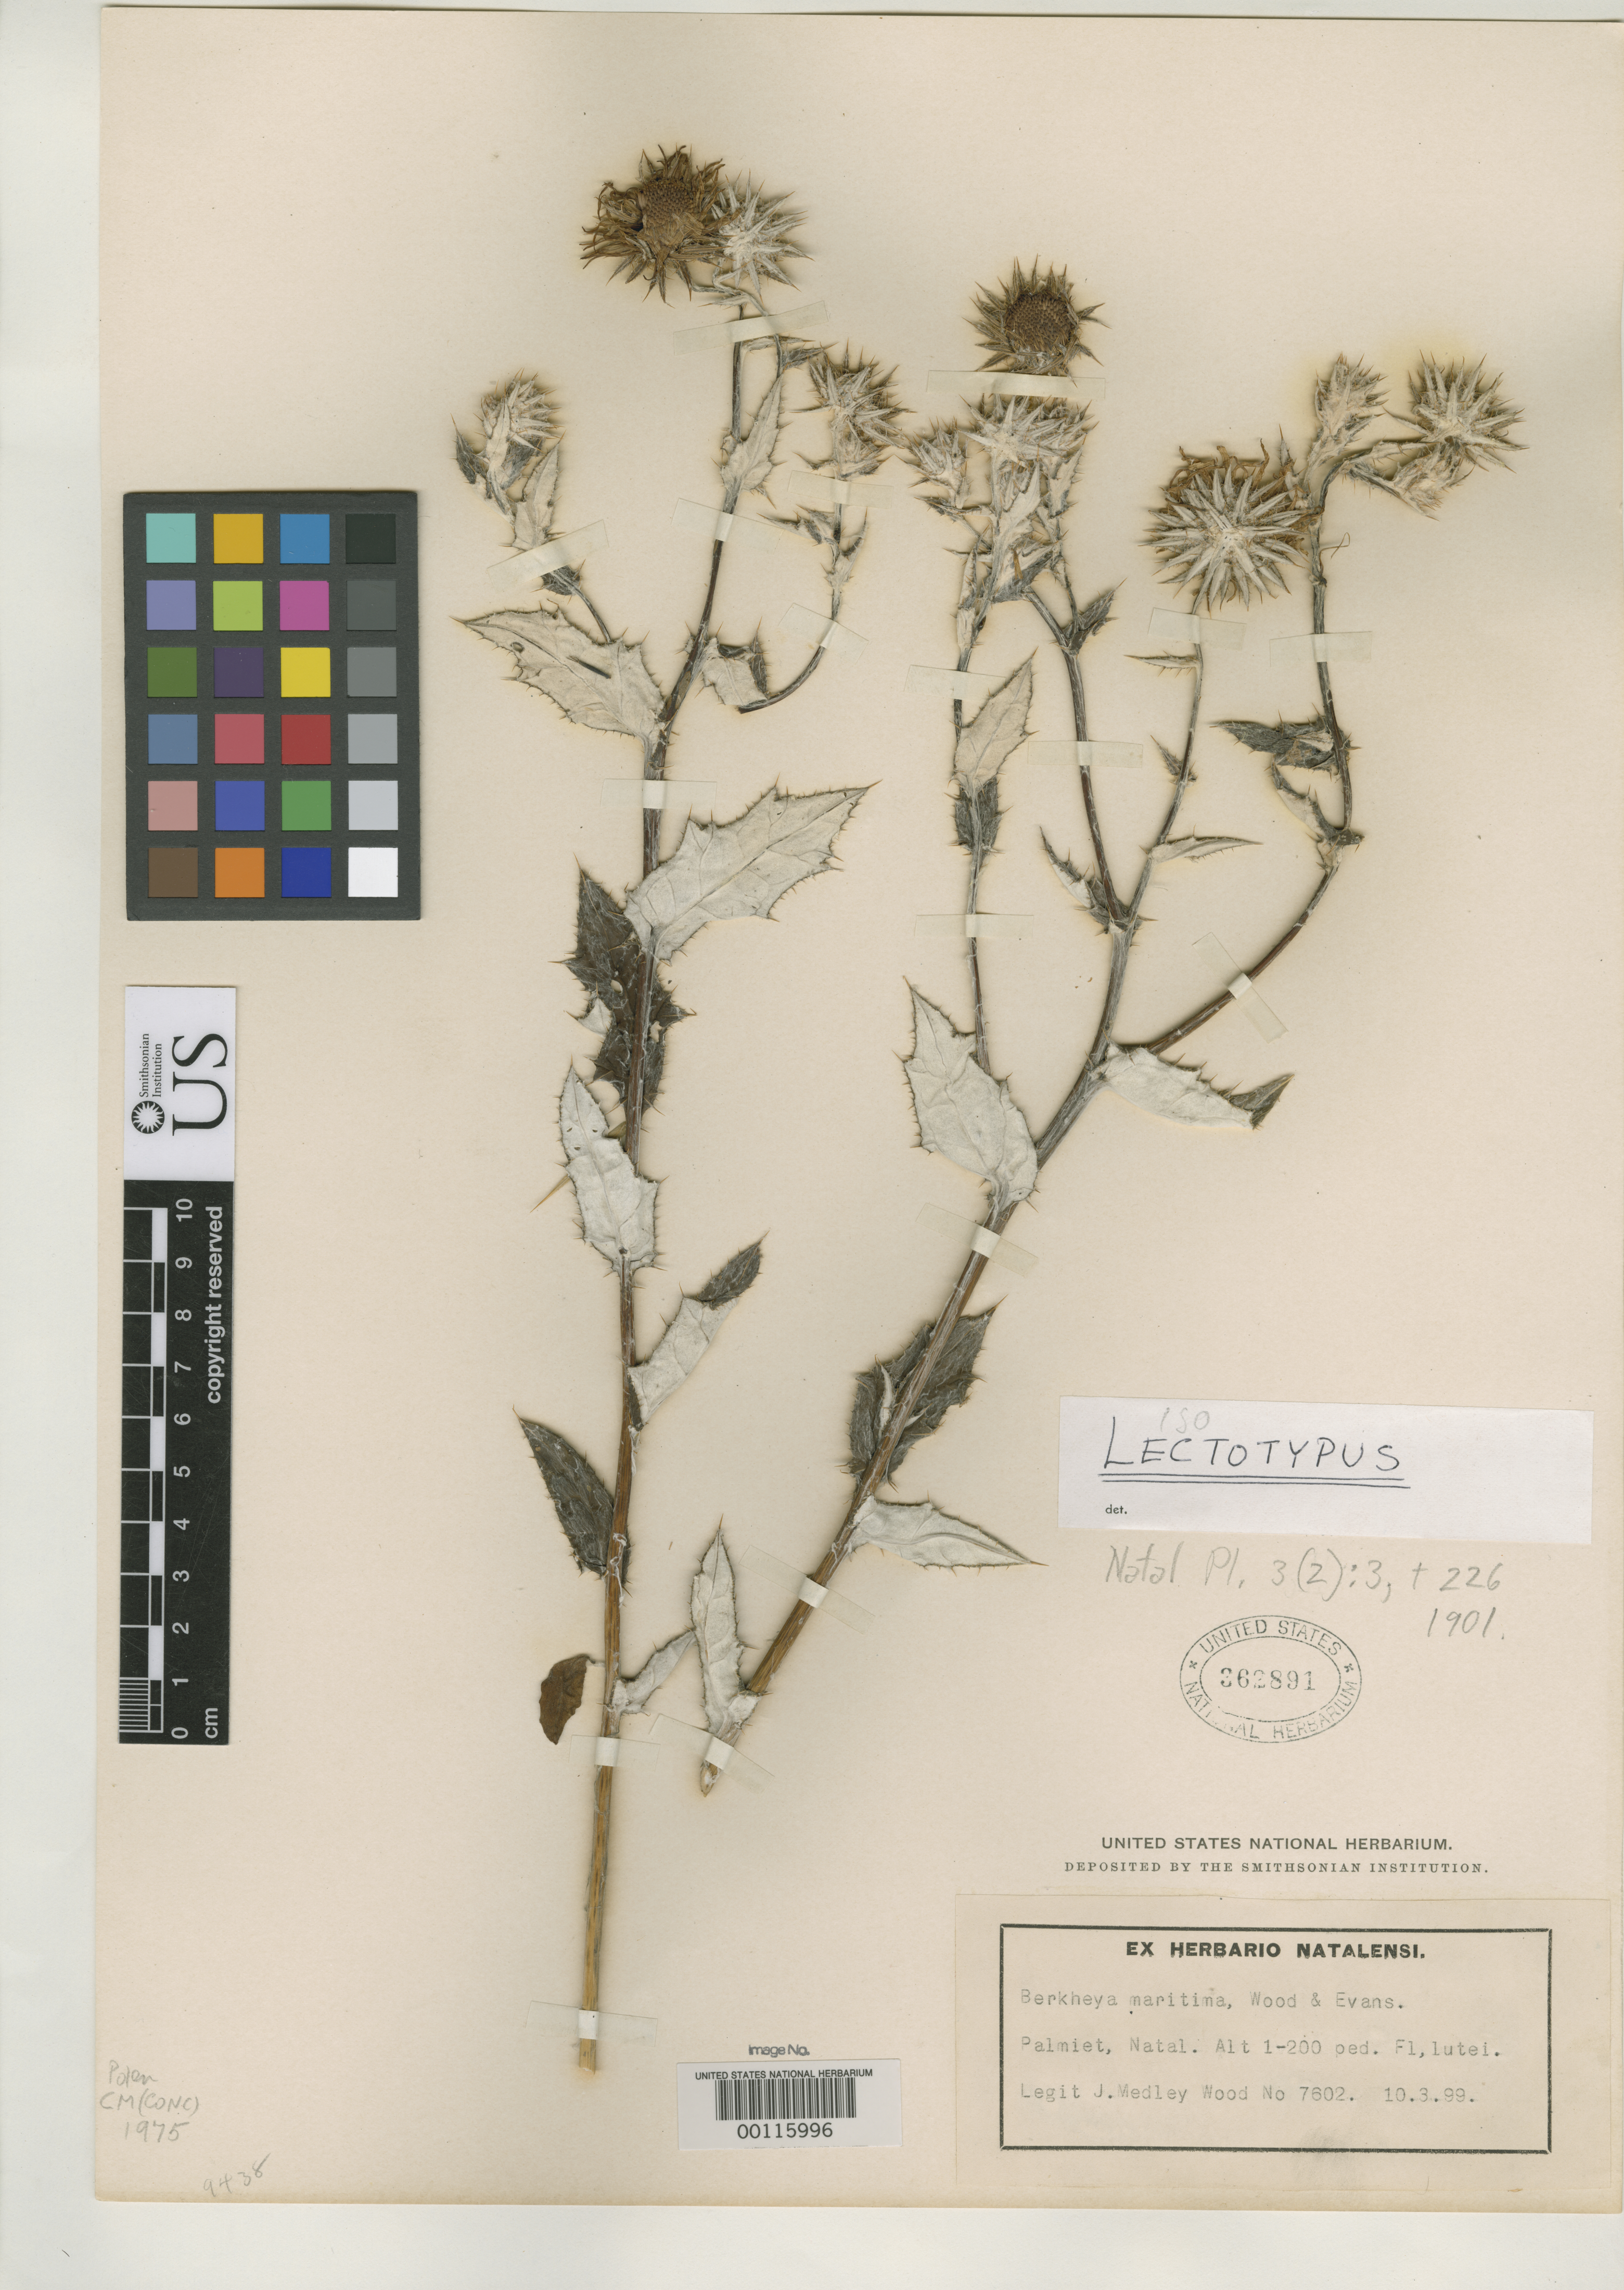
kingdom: Plantae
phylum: Tracheophyta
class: Magnoliopsida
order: Asterales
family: Asteraceae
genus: Berkheya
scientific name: Berkheya maritima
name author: J.M. Wood & M.S. Evans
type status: Isolectotype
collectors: J. M. Wood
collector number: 7602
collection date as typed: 03 Oct 1899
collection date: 1899-10-03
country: South Africa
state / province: KwaZulu-Natal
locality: Palmiet; alt. 1-200 ft.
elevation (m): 0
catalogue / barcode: US 362891